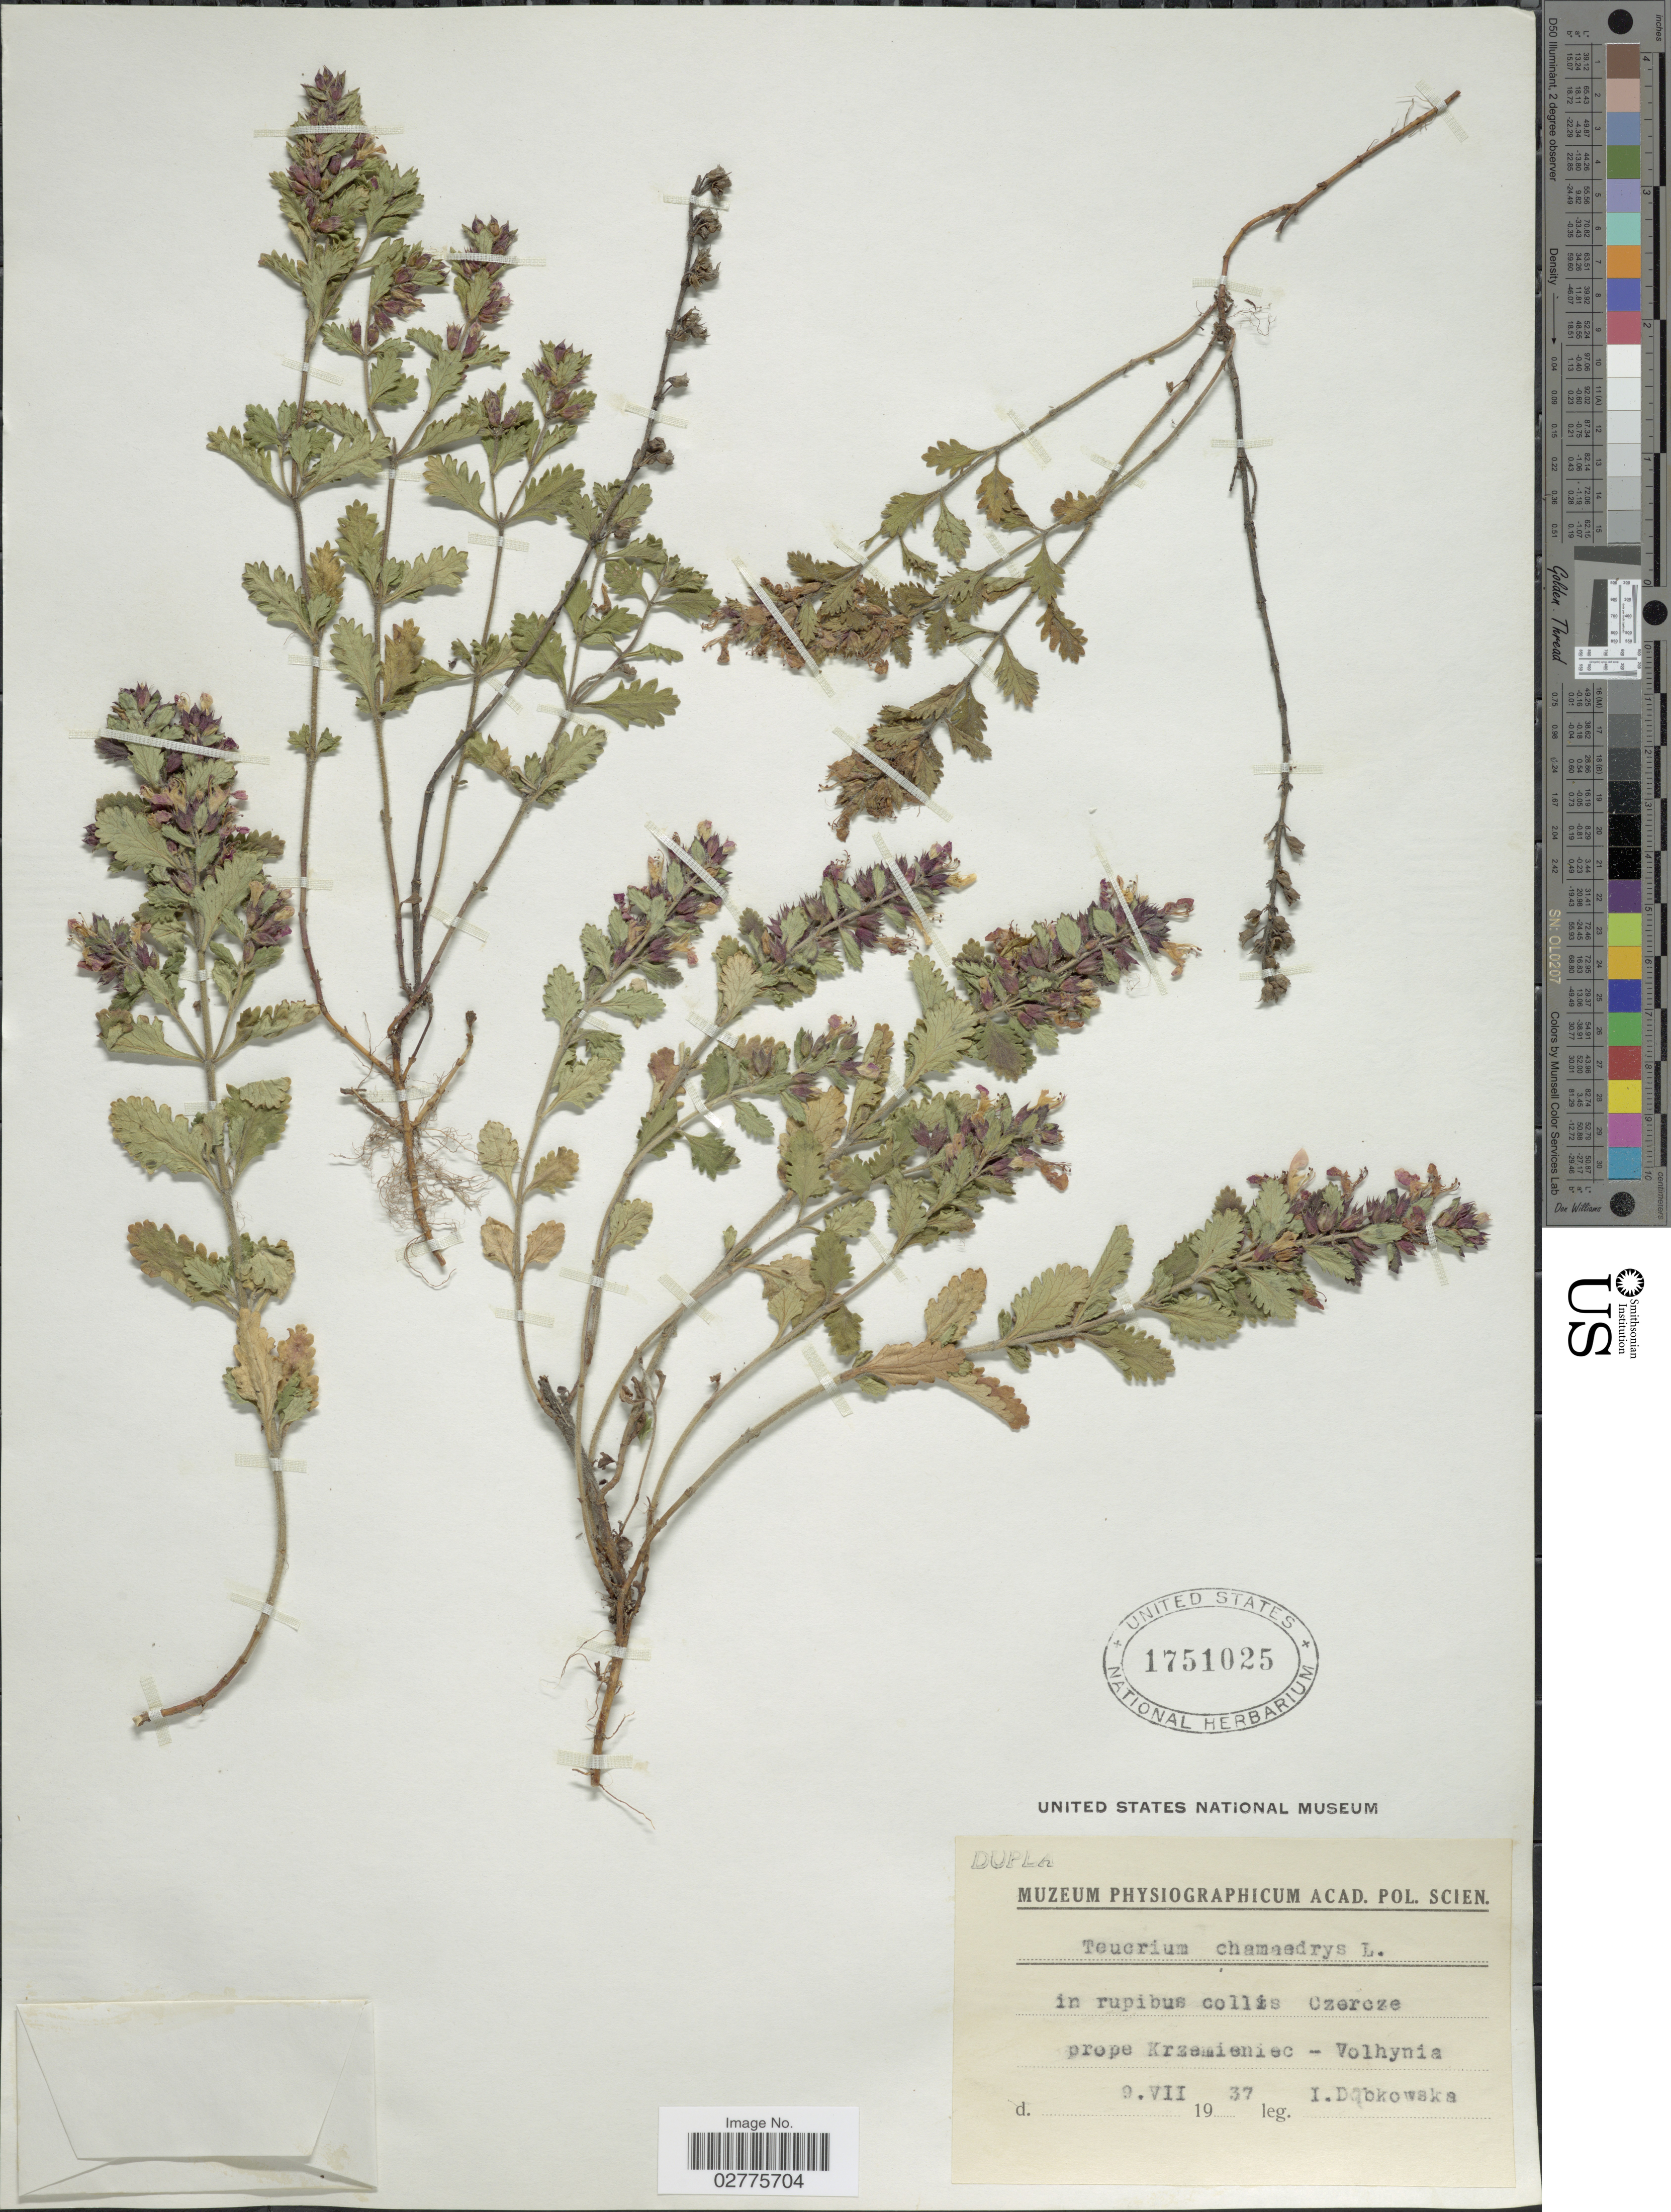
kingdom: Plantae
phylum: Tracheophyta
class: Magnoliopsida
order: Lamiales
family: Lamiaceae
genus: Teucrium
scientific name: Teucrium chamaedrys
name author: L.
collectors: I. Dabkowska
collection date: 1937-07-09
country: Ukraine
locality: In rupibus collis Czercze prope Krzemieniec - Volhynia.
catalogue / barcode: US 1751025